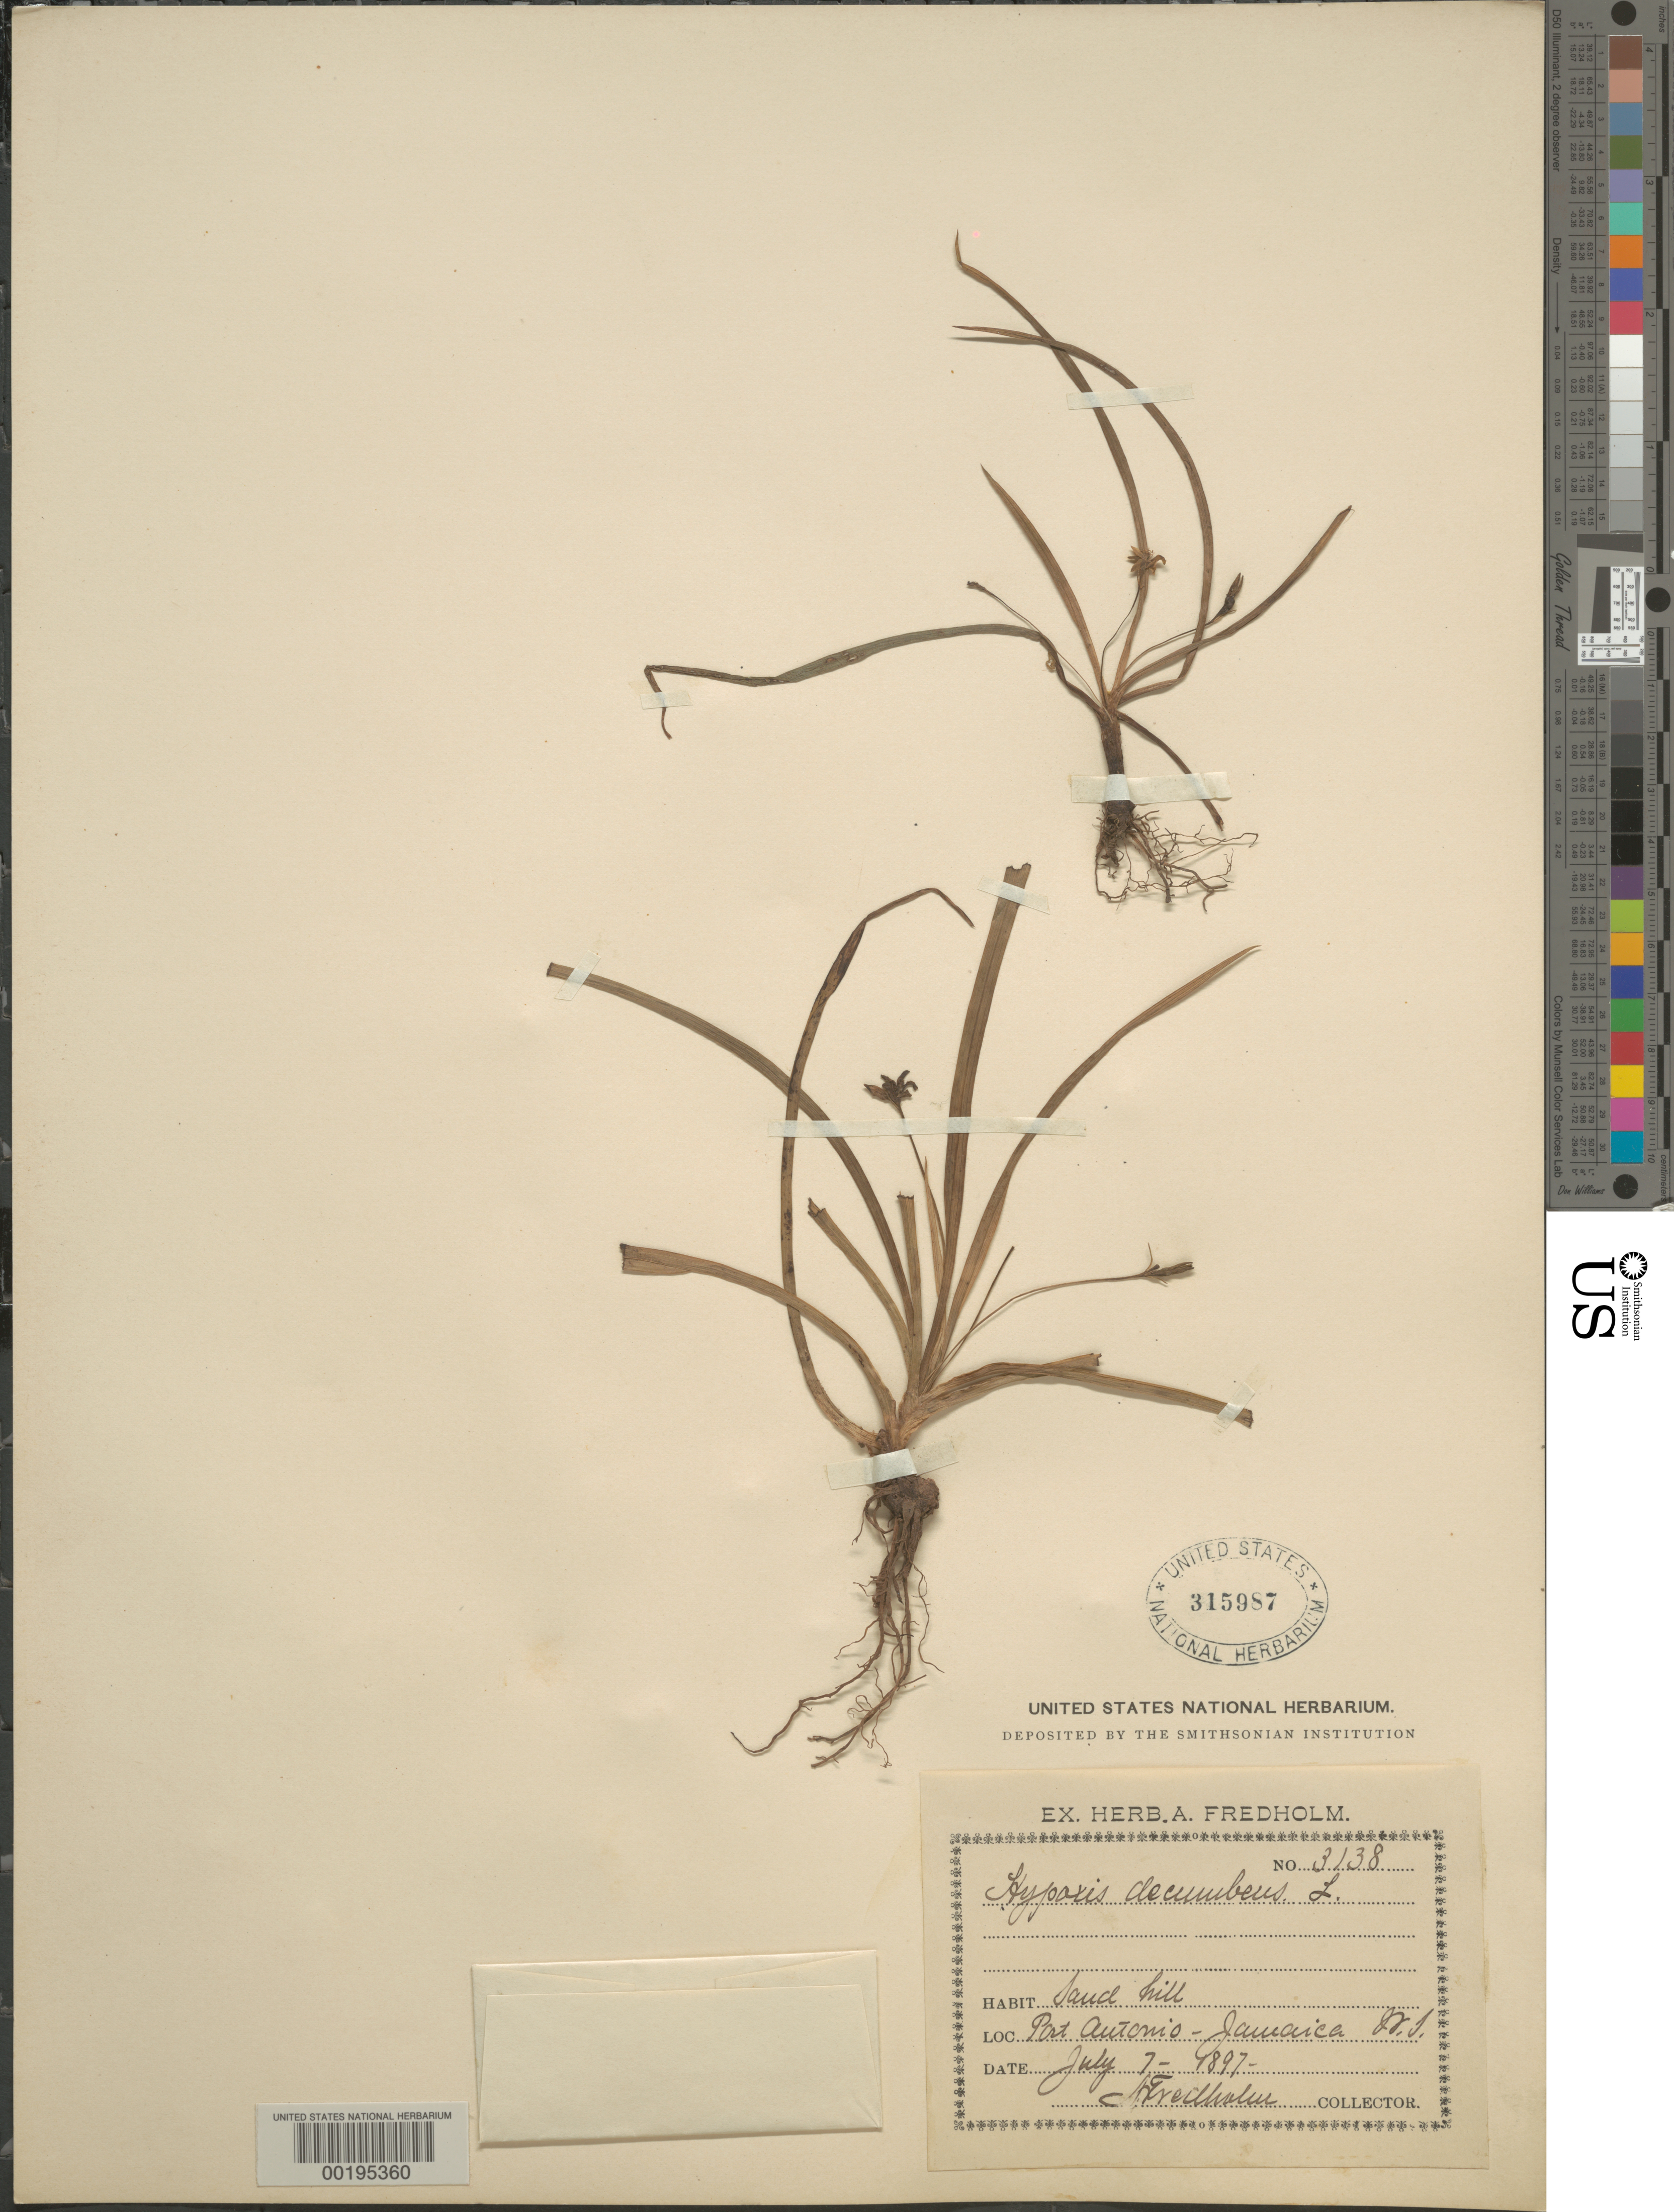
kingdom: Plantae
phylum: Tracheophyta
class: Liliopsida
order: Asparagales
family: Hypoxidaceae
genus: Hypoxis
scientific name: Hypoxis decumbens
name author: L.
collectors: A. J. Fredholm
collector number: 3138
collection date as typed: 07 Jul 1897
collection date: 1897-07-07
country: Jamaica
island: Greater Antilles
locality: Port antonio; sauce hill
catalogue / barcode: US 315987